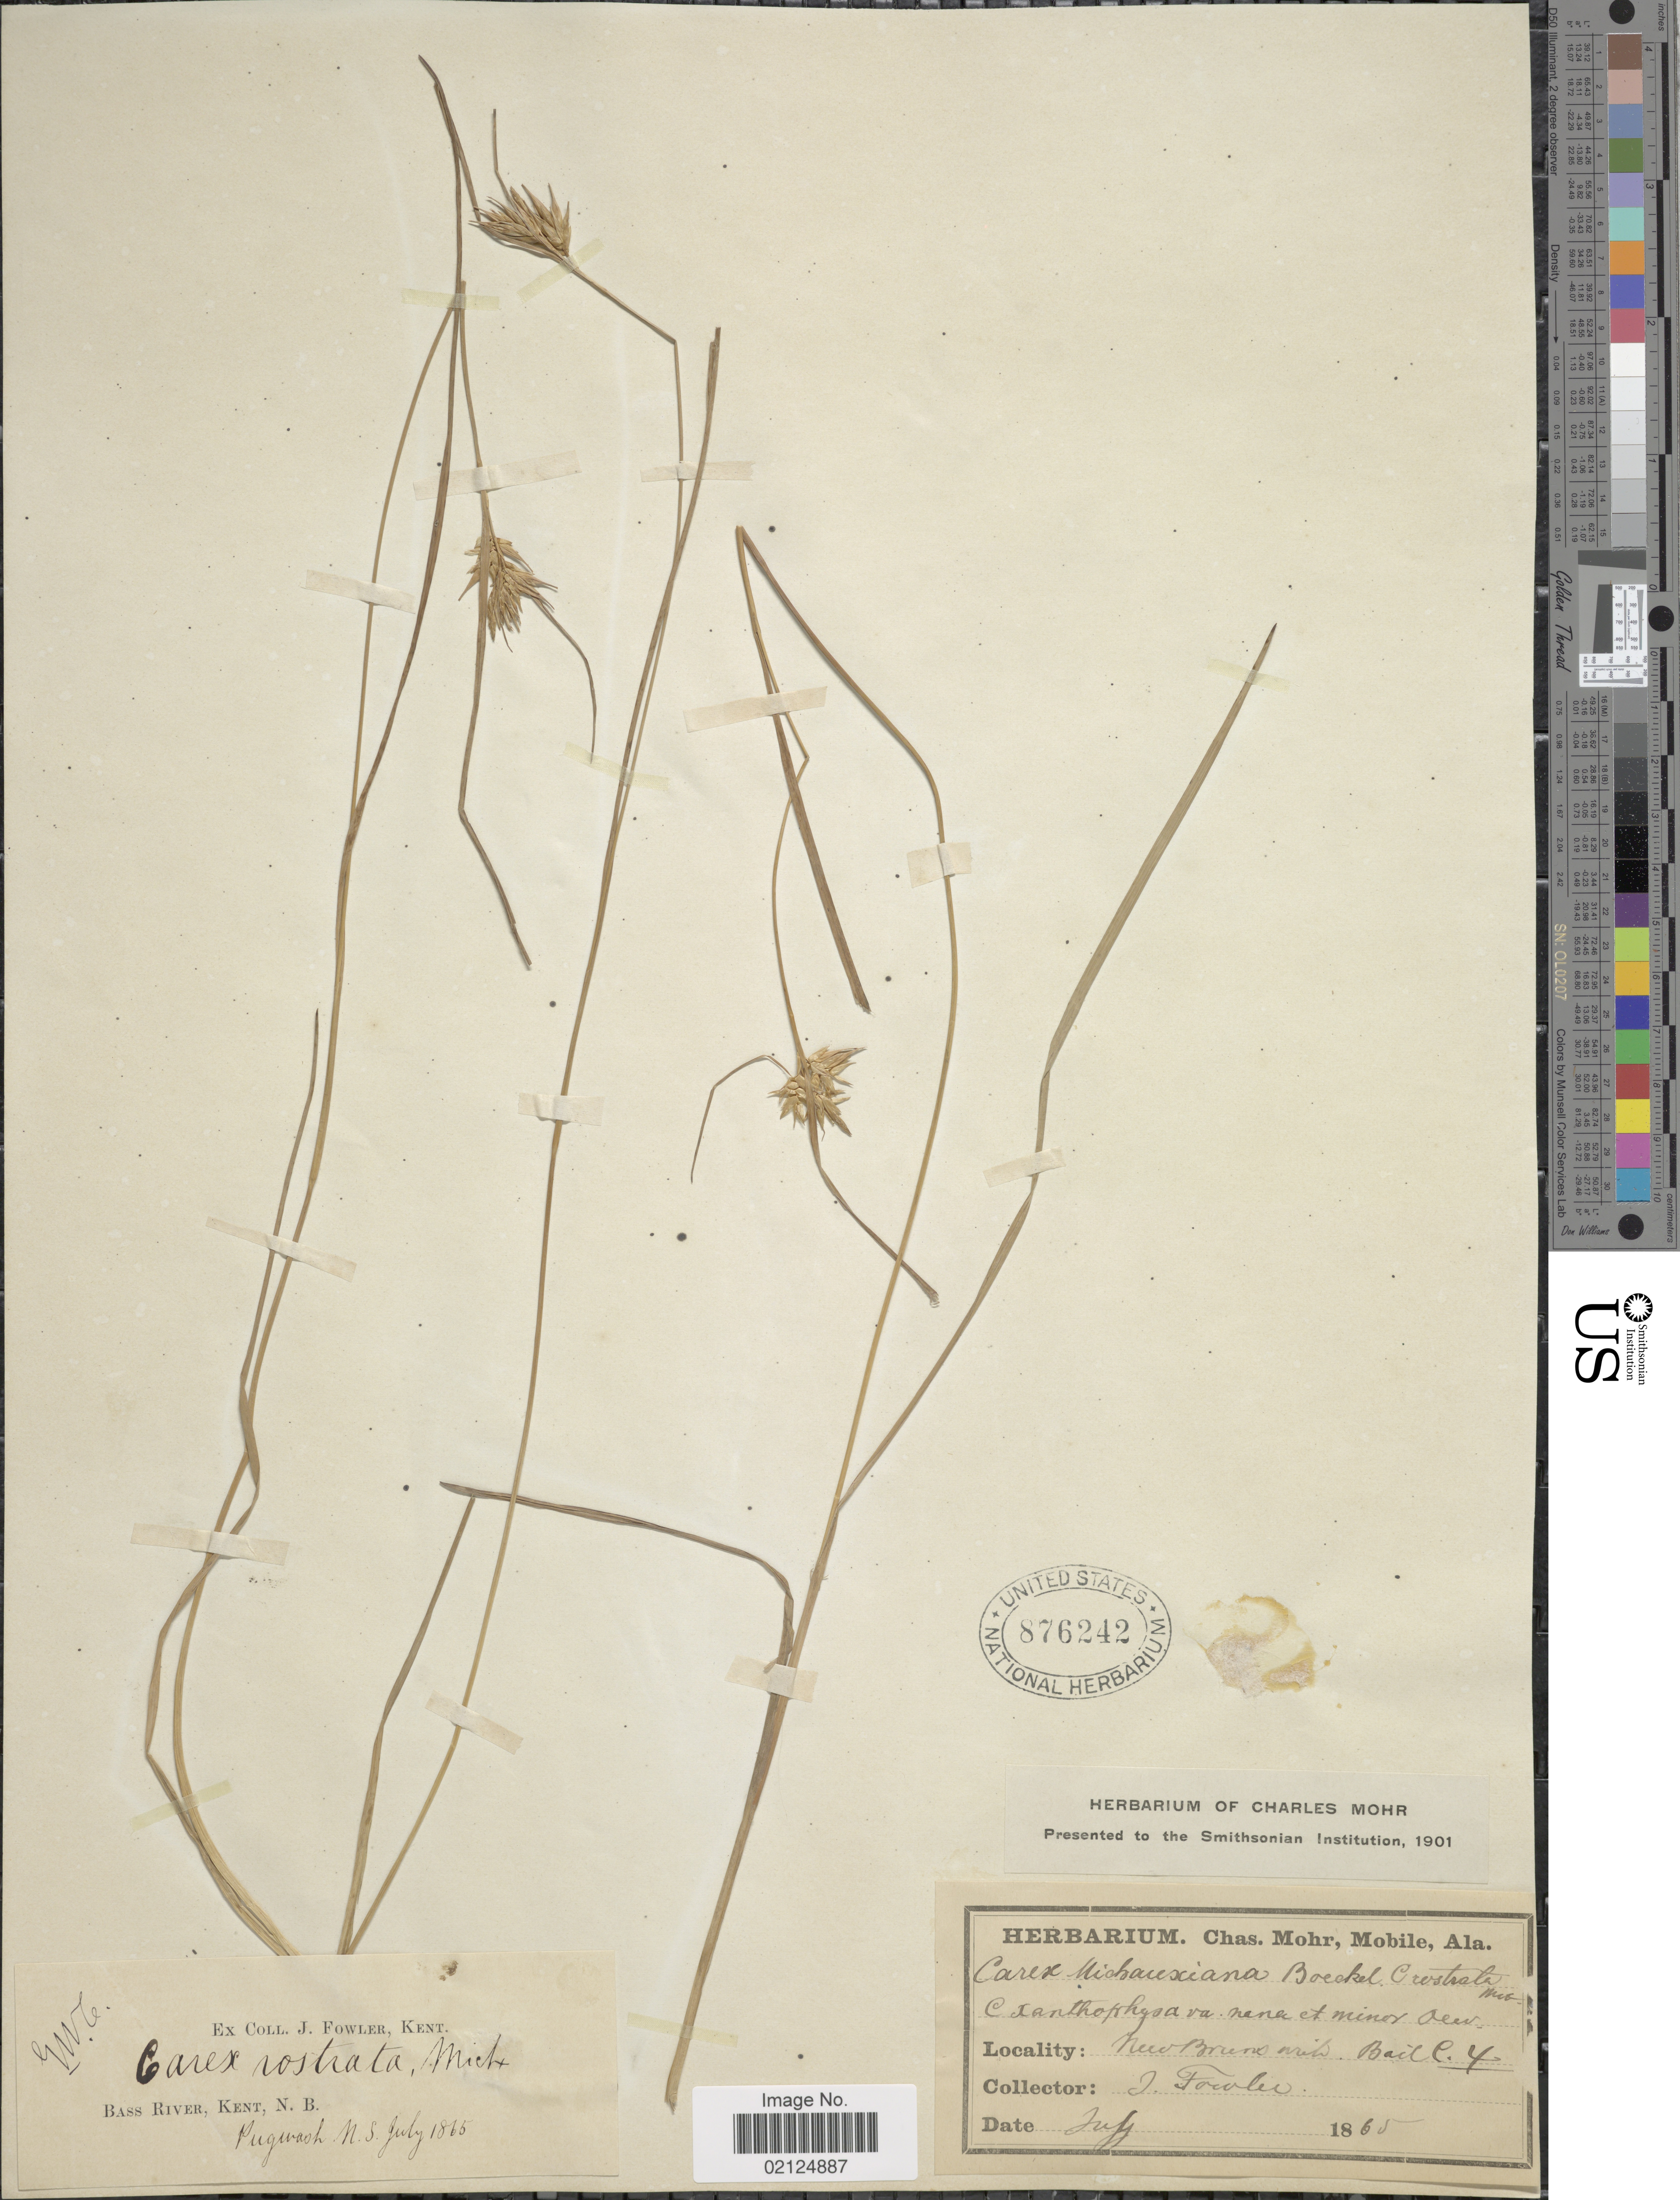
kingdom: Plantae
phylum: Tracheophyta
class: Liliopsida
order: Poales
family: Cyperaceae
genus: Carex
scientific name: Carex michauxiana subsp. michauxiana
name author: Boeckeler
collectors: J. P. Fowler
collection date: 1865-07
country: Canada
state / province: New Brunswick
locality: Bass River, Kent, N. B. Pugwaoh, N. S.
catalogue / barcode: US 876242